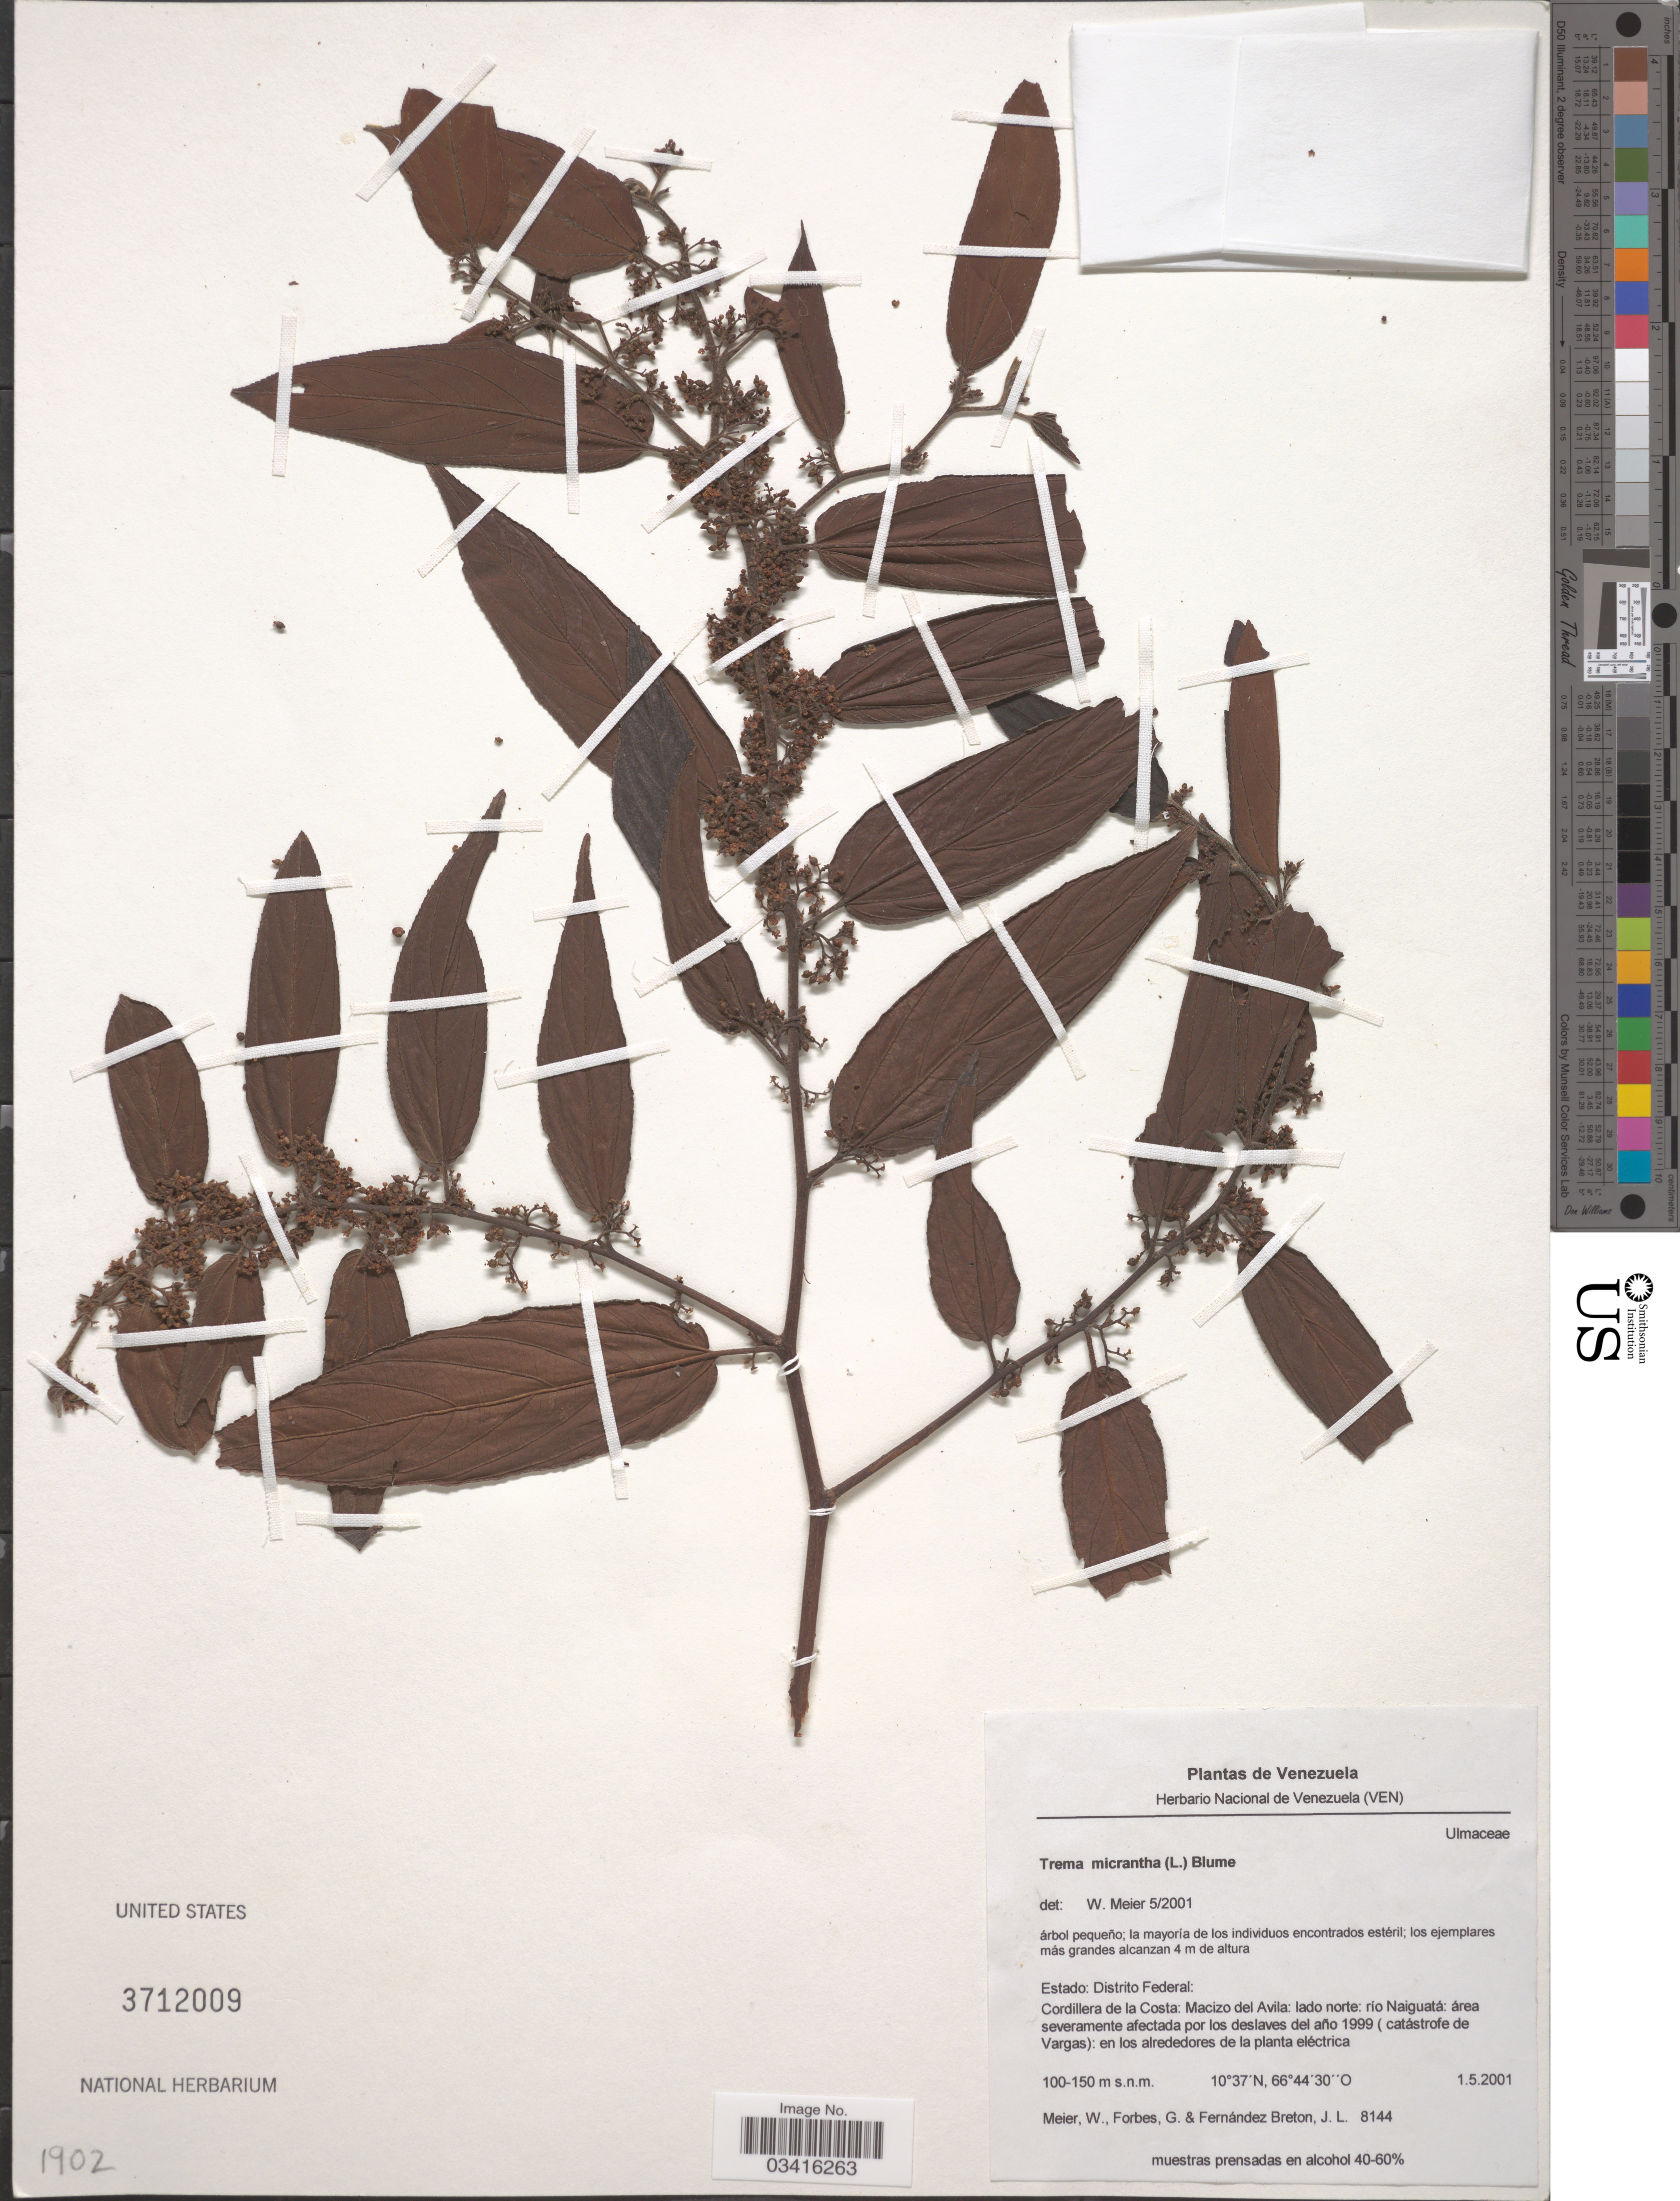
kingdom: Plantae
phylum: Tracheophyta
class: Magnoliopsida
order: Rosales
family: Cannabaceae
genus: Trema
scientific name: Trema micranthum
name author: (L.) Blume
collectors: W. Meier, G. Forbes & J. Fernandez Breton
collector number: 8144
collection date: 2001-05-01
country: Venezuela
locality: Estado: Distrito Federal: Cordillera de la Costa: Macizo del Avila: lado norte: río Naiguatá: área severamente afectada por los deslaves del año 1999 (catástrofe de Vargas): en los alrededores de la planta eléctrica.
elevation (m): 100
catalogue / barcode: US 3712009